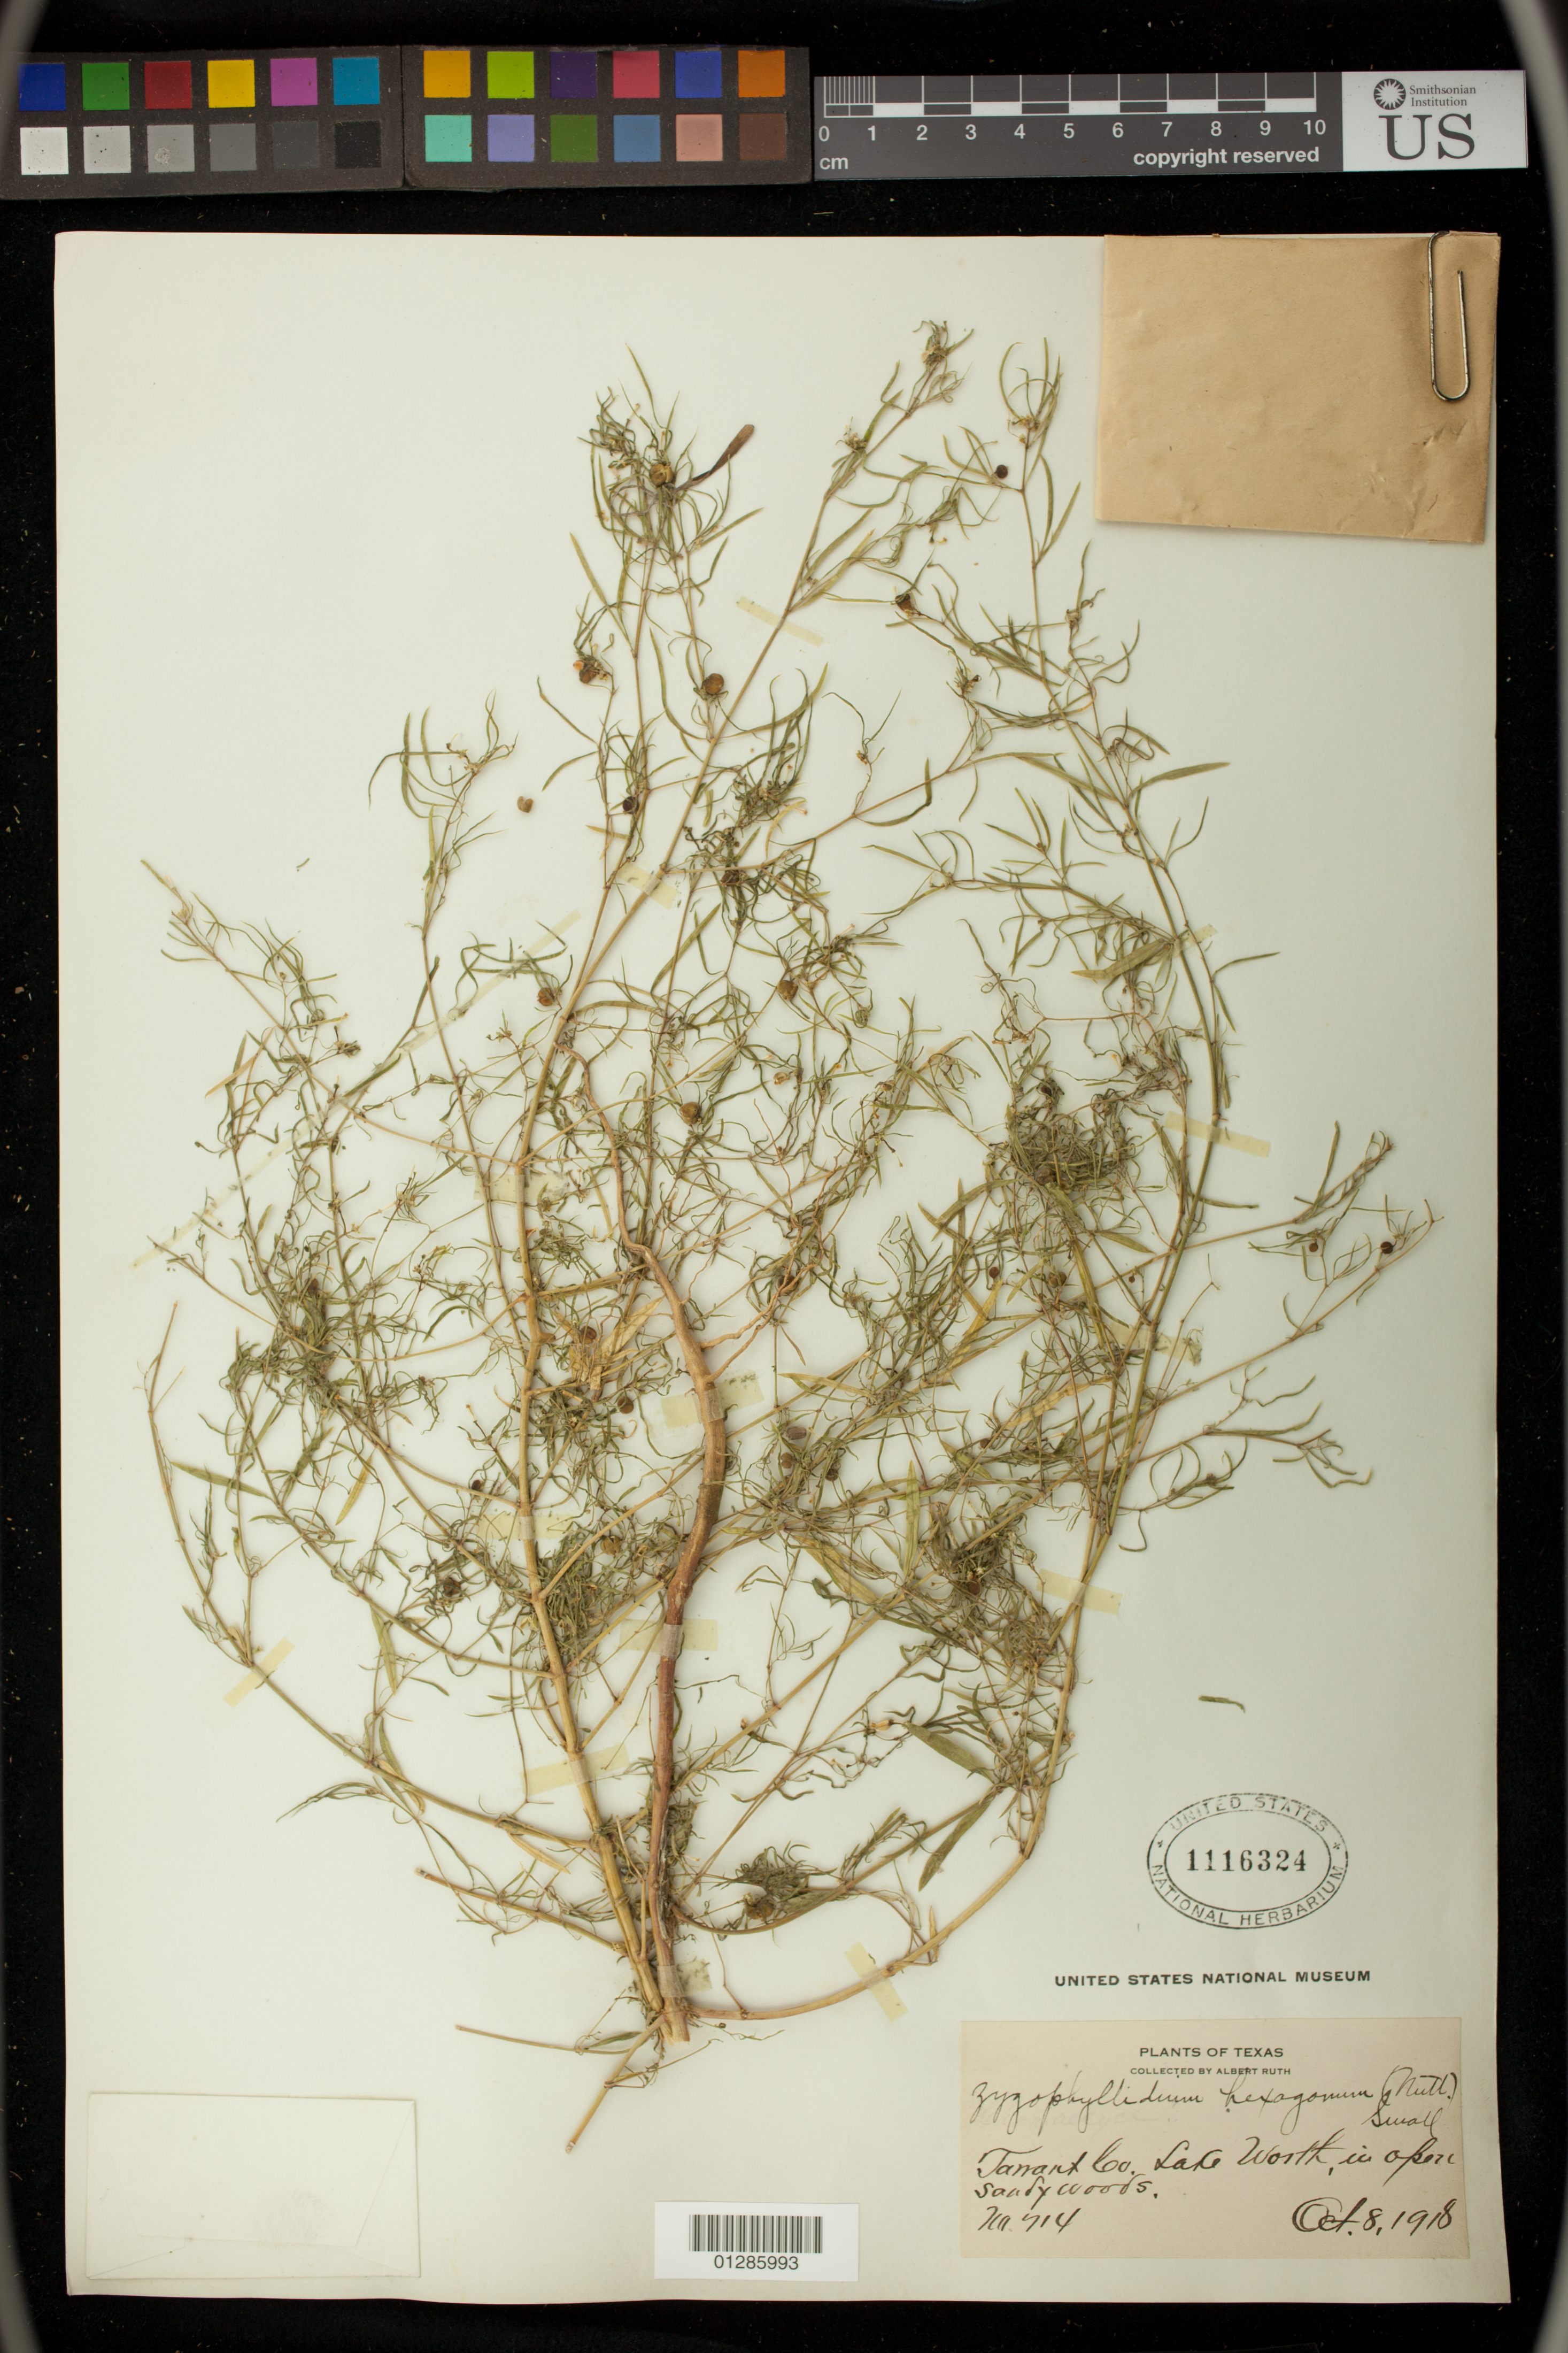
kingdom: Plantae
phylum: Tracheophyta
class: Magnoliopsida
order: Malpighiales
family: Euphorbiaceae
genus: Euphorbia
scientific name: Euphorbia hexagona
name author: Nutt. ex Spreng.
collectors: A. Ruth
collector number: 714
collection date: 1918-10-08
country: United States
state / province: Texas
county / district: Tarrant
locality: Lake Worth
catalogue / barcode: US 1116324